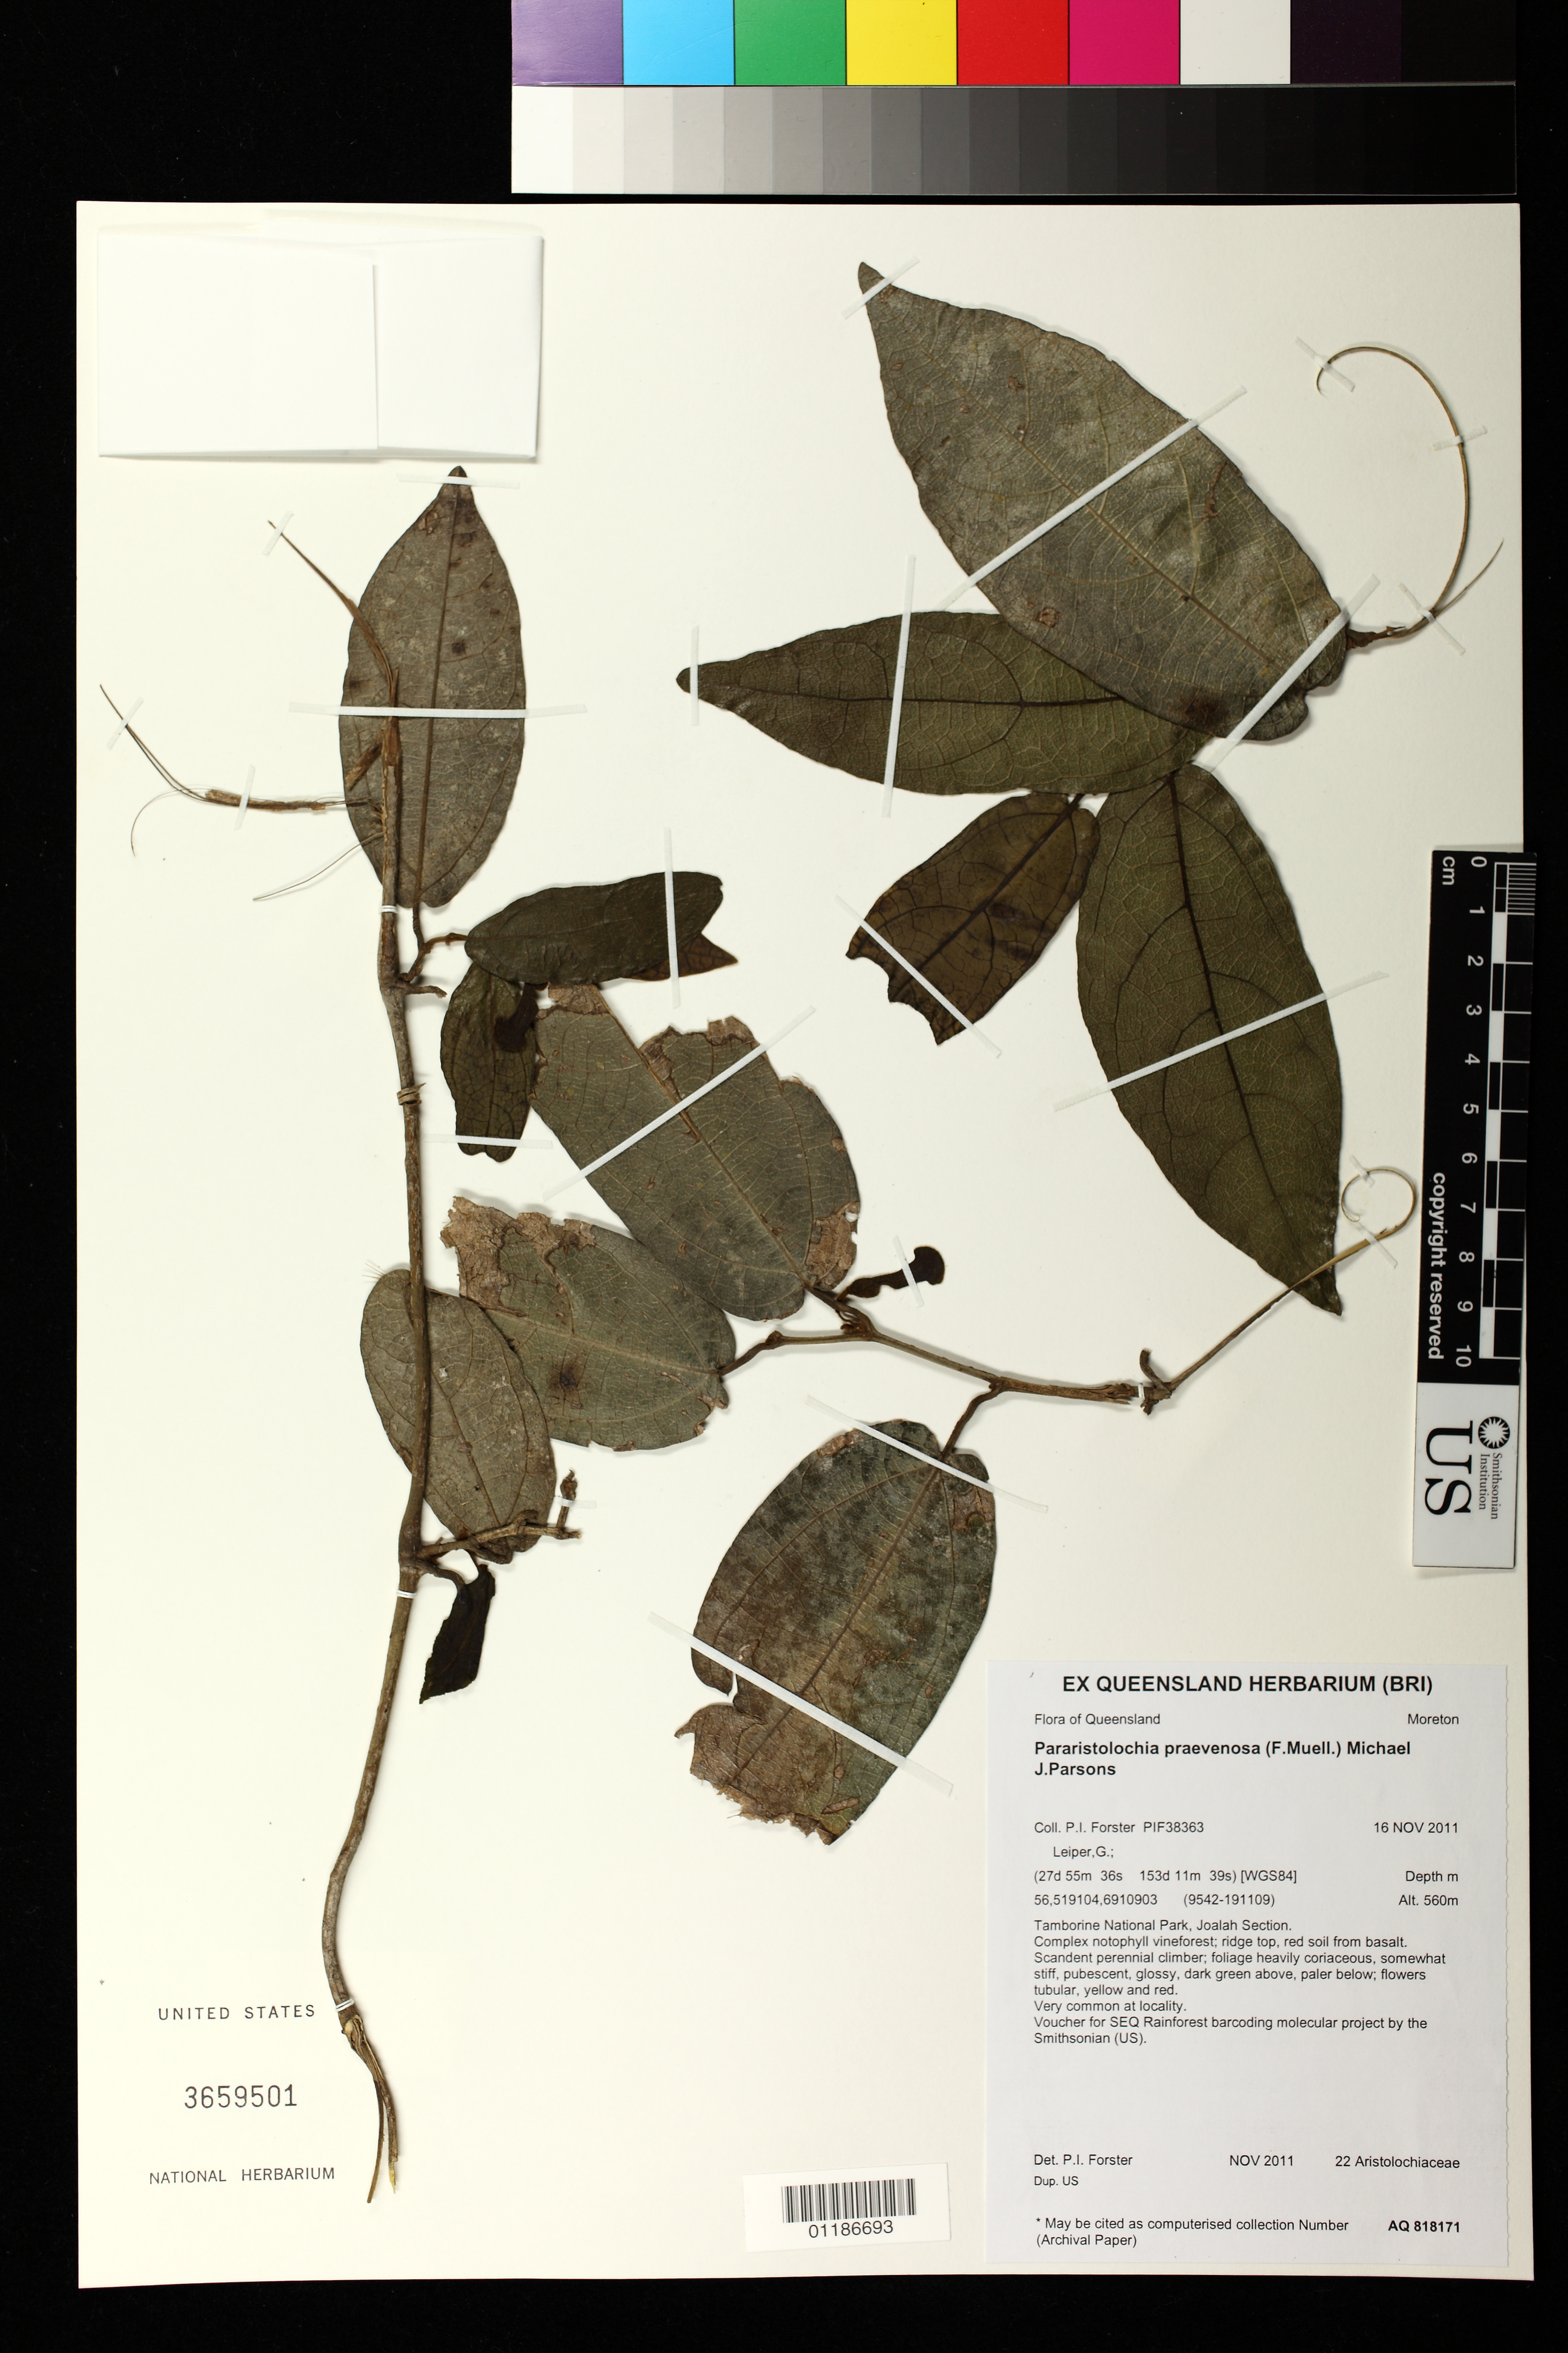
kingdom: Plantae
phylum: Tracheophyta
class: Magnoliopsida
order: Piperales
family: Aristolochiaceae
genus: Aristolochia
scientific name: Aristolochia praevenosa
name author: F. Muell.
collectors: P. I. Forster & G. Leiper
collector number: PIF38363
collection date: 2011-11-16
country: Australia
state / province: Queensland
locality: Tamborine National Park, Joalah Section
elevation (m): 560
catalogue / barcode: US 3659501